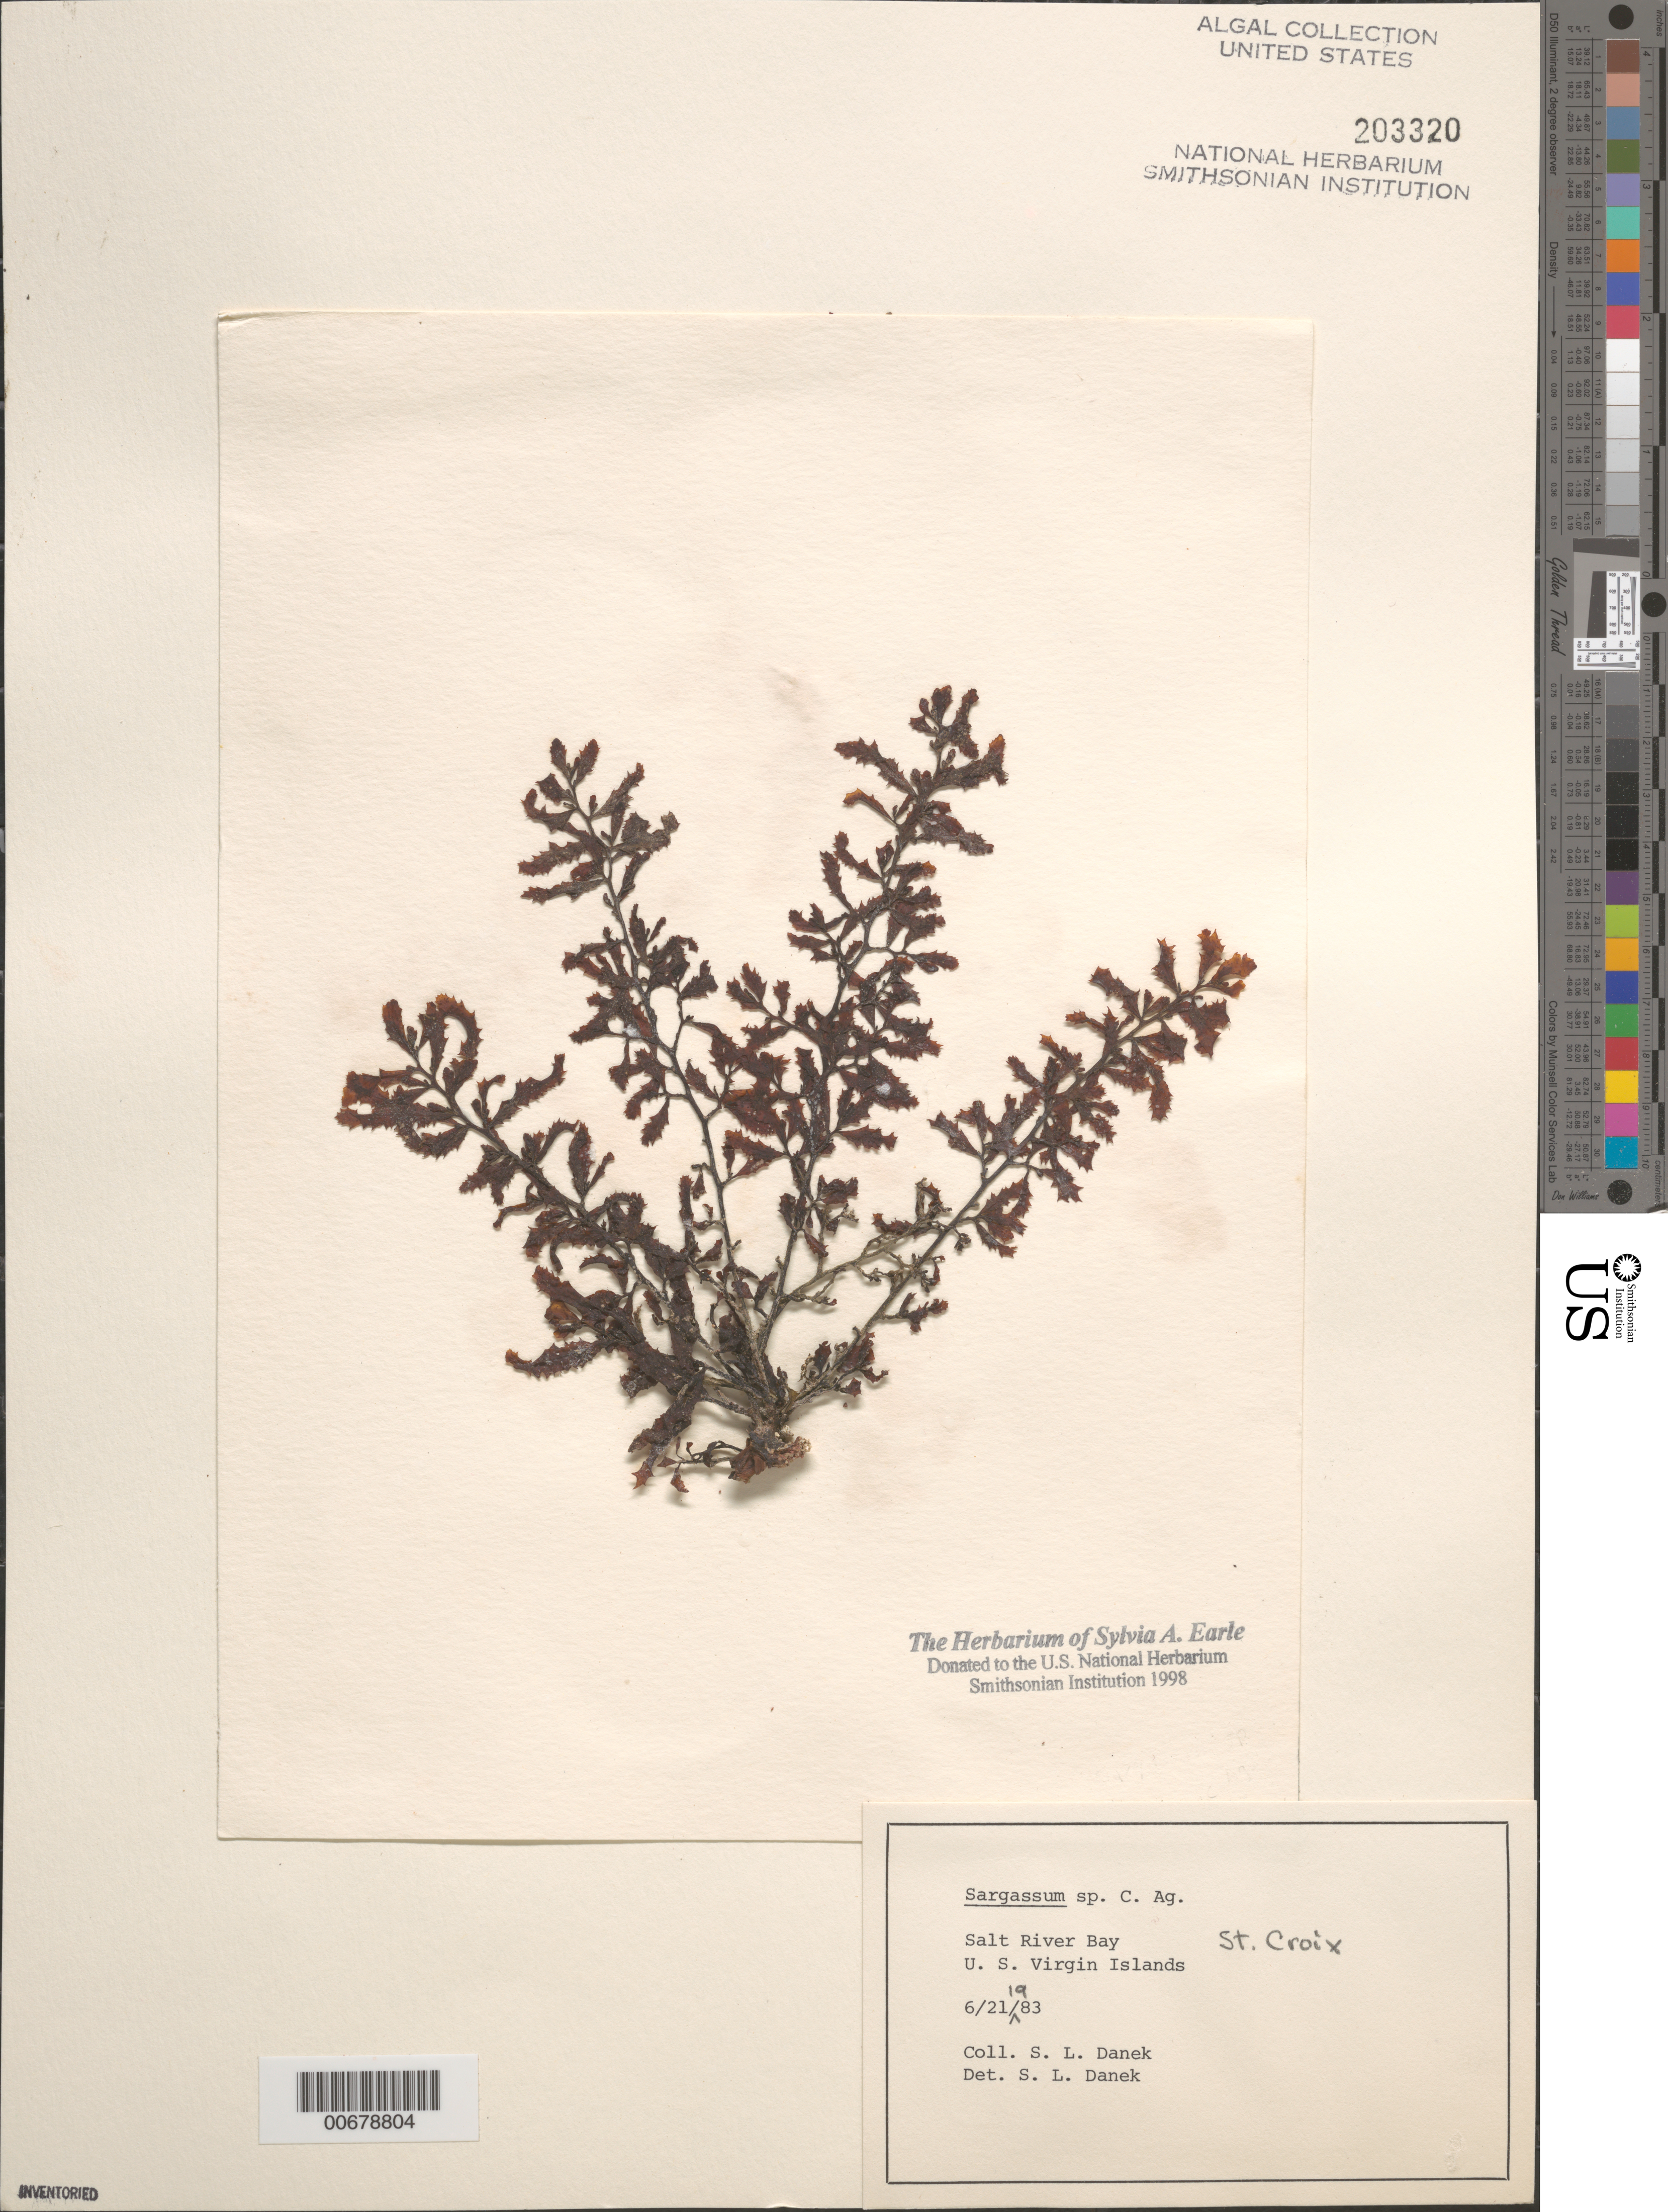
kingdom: Chromista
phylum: Ochrophyta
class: Phaeophyceae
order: Fucales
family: Sargassaceae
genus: Sargassum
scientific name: Sargassum sp.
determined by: Danek, S. L.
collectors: S. Danek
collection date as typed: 21 Jun 1983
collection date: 1983-06-21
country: U.S. Virgin Islands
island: St. Croix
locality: Salt River Bay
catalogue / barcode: US 203320